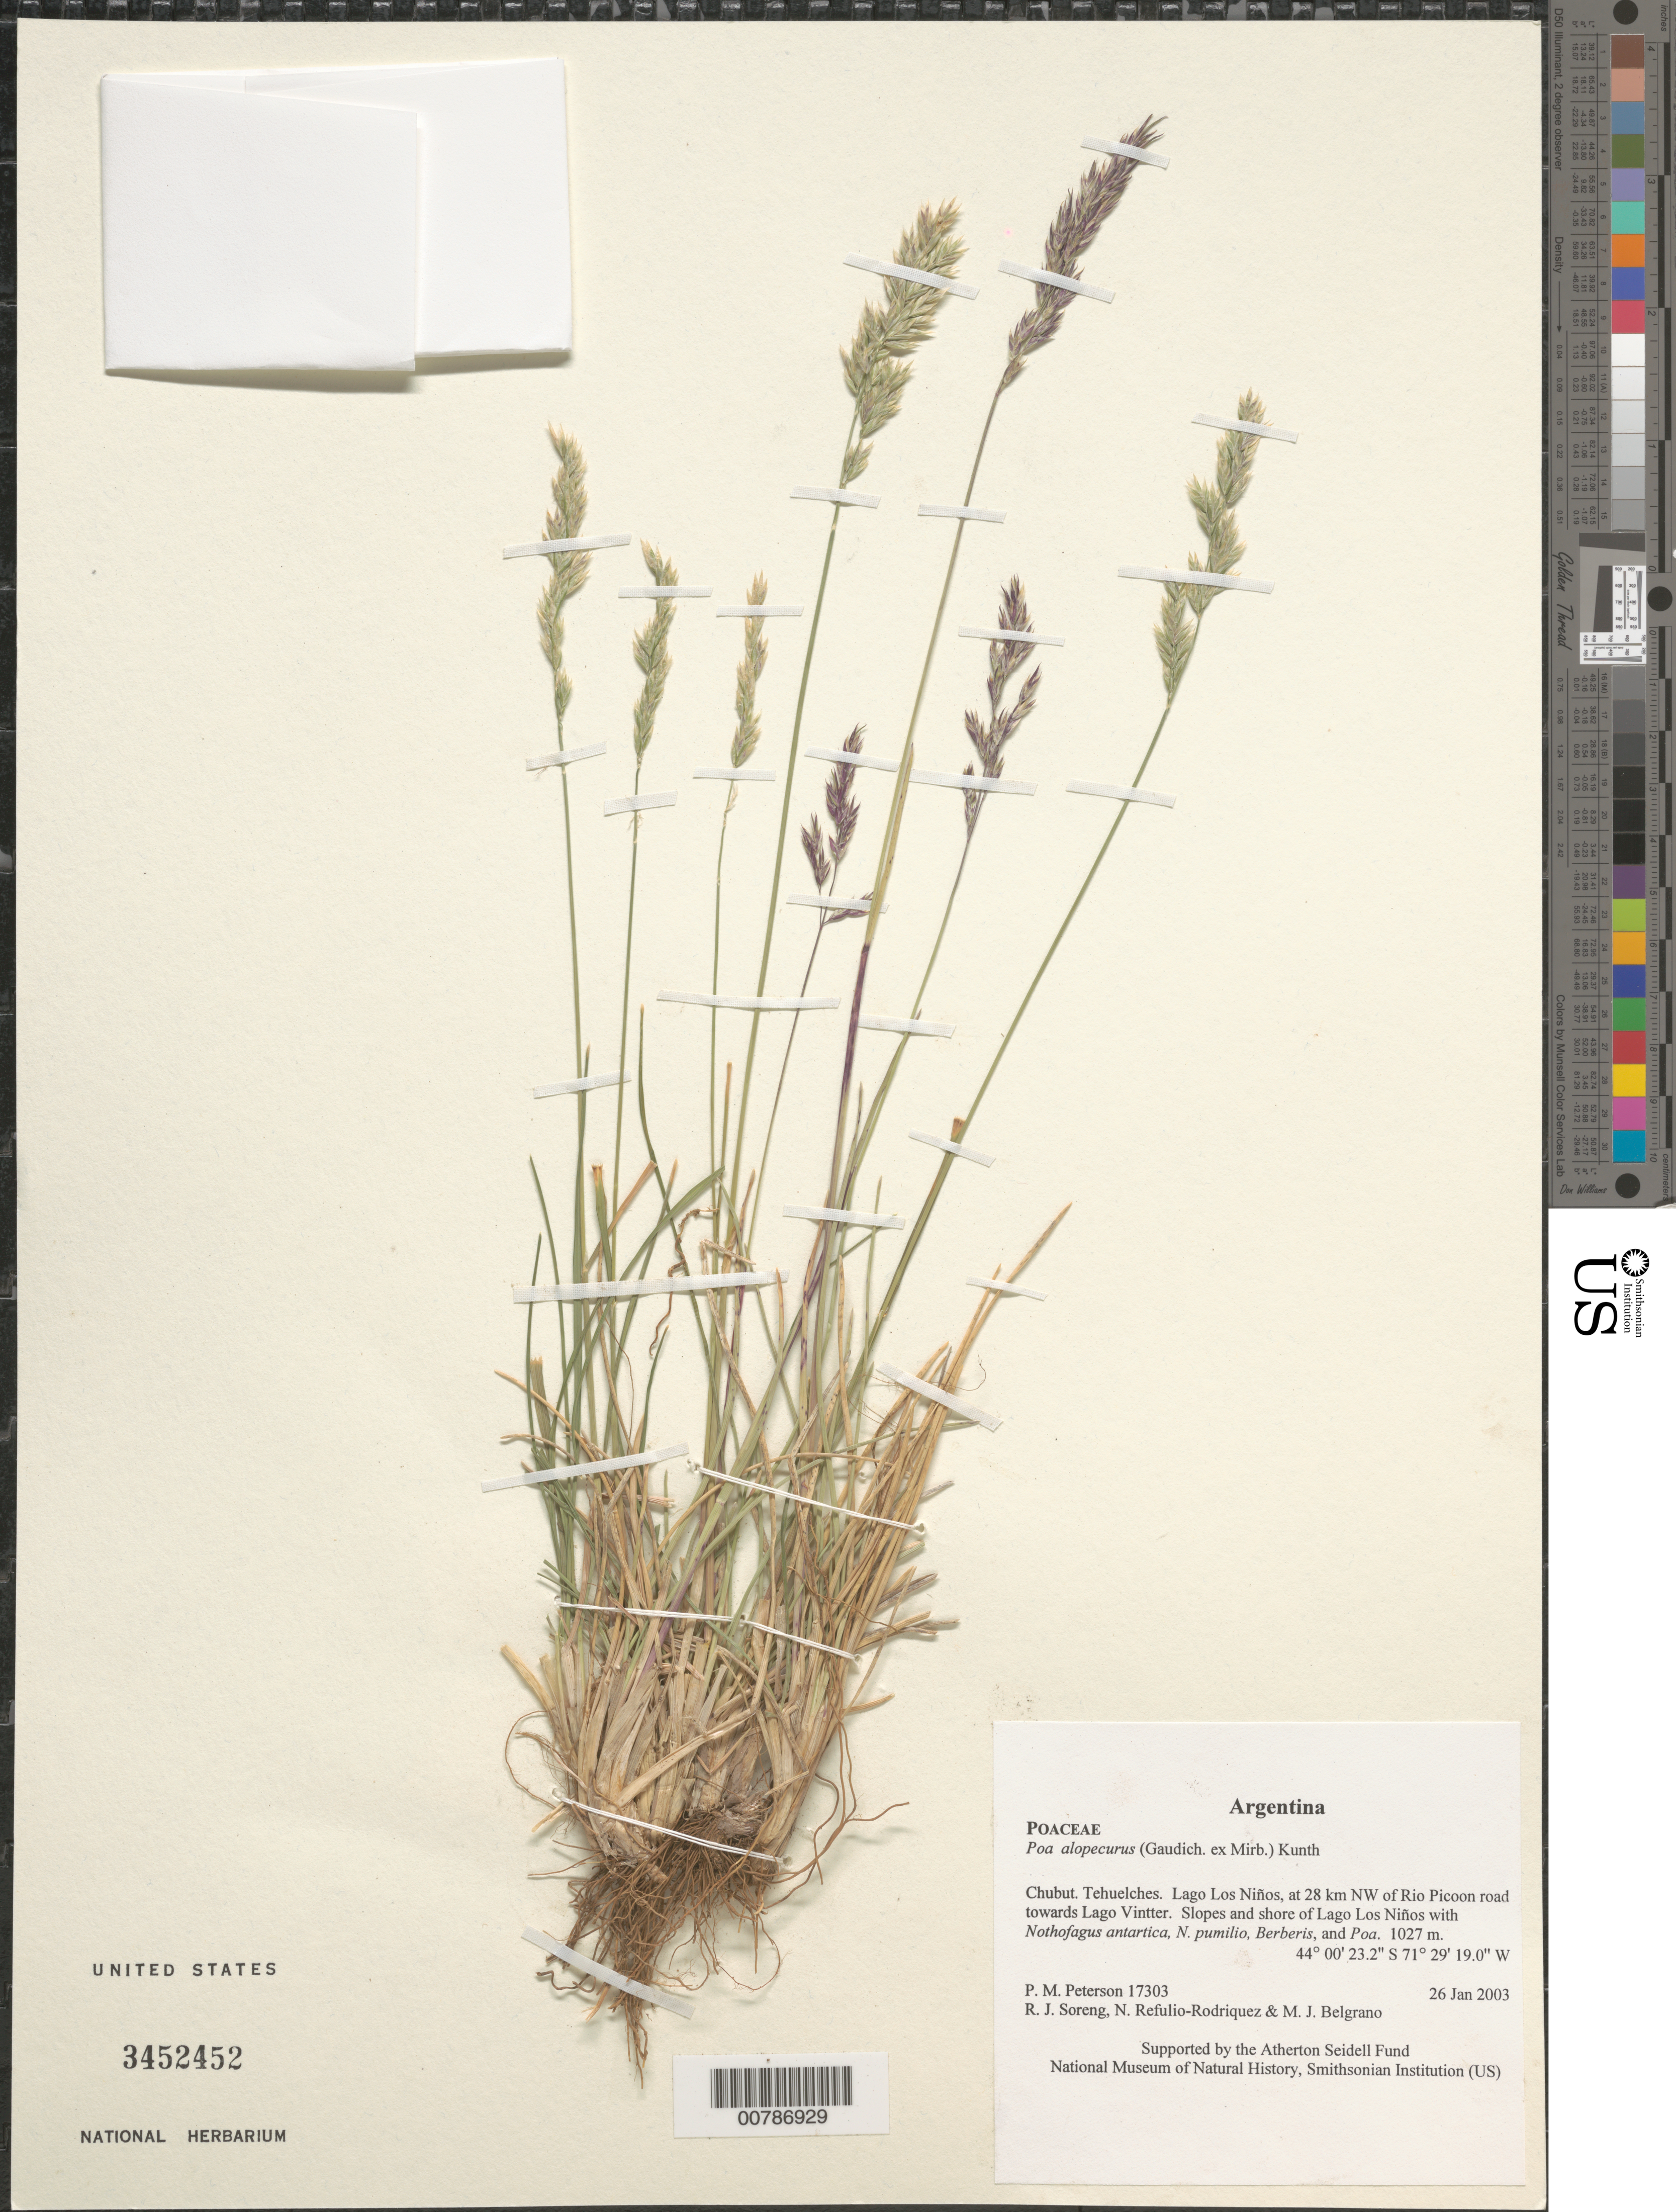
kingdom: Plantae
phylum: Tracheophyta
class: Liliopsida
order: Poales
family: Poaceae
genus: Poa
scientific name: Poa alopecurus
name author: (Gaudich. ex Mirb.) Kunth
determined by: Soreng, Robert J., Research Associate (BOT), Smithsonian Institution - National Museum of Natural History (UNITED STATES)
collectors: P. M. Peterson, R. J. Soreng, N. Refulio-Rodríguez & M. Belgrano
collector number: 17303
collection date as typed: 26 Jan 2003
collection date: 2003-01-26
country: Argentina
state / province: Chubut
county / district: Tehuelches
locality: Lago Los Niños, at 28 km NW of Rio Picoon road towards Lago Vintter. Slopes and shore of Lago Los Niños with Nothofagus antartica, N. pumilio, Berberis, and Poa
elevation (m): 1027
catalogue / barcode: US 3452452